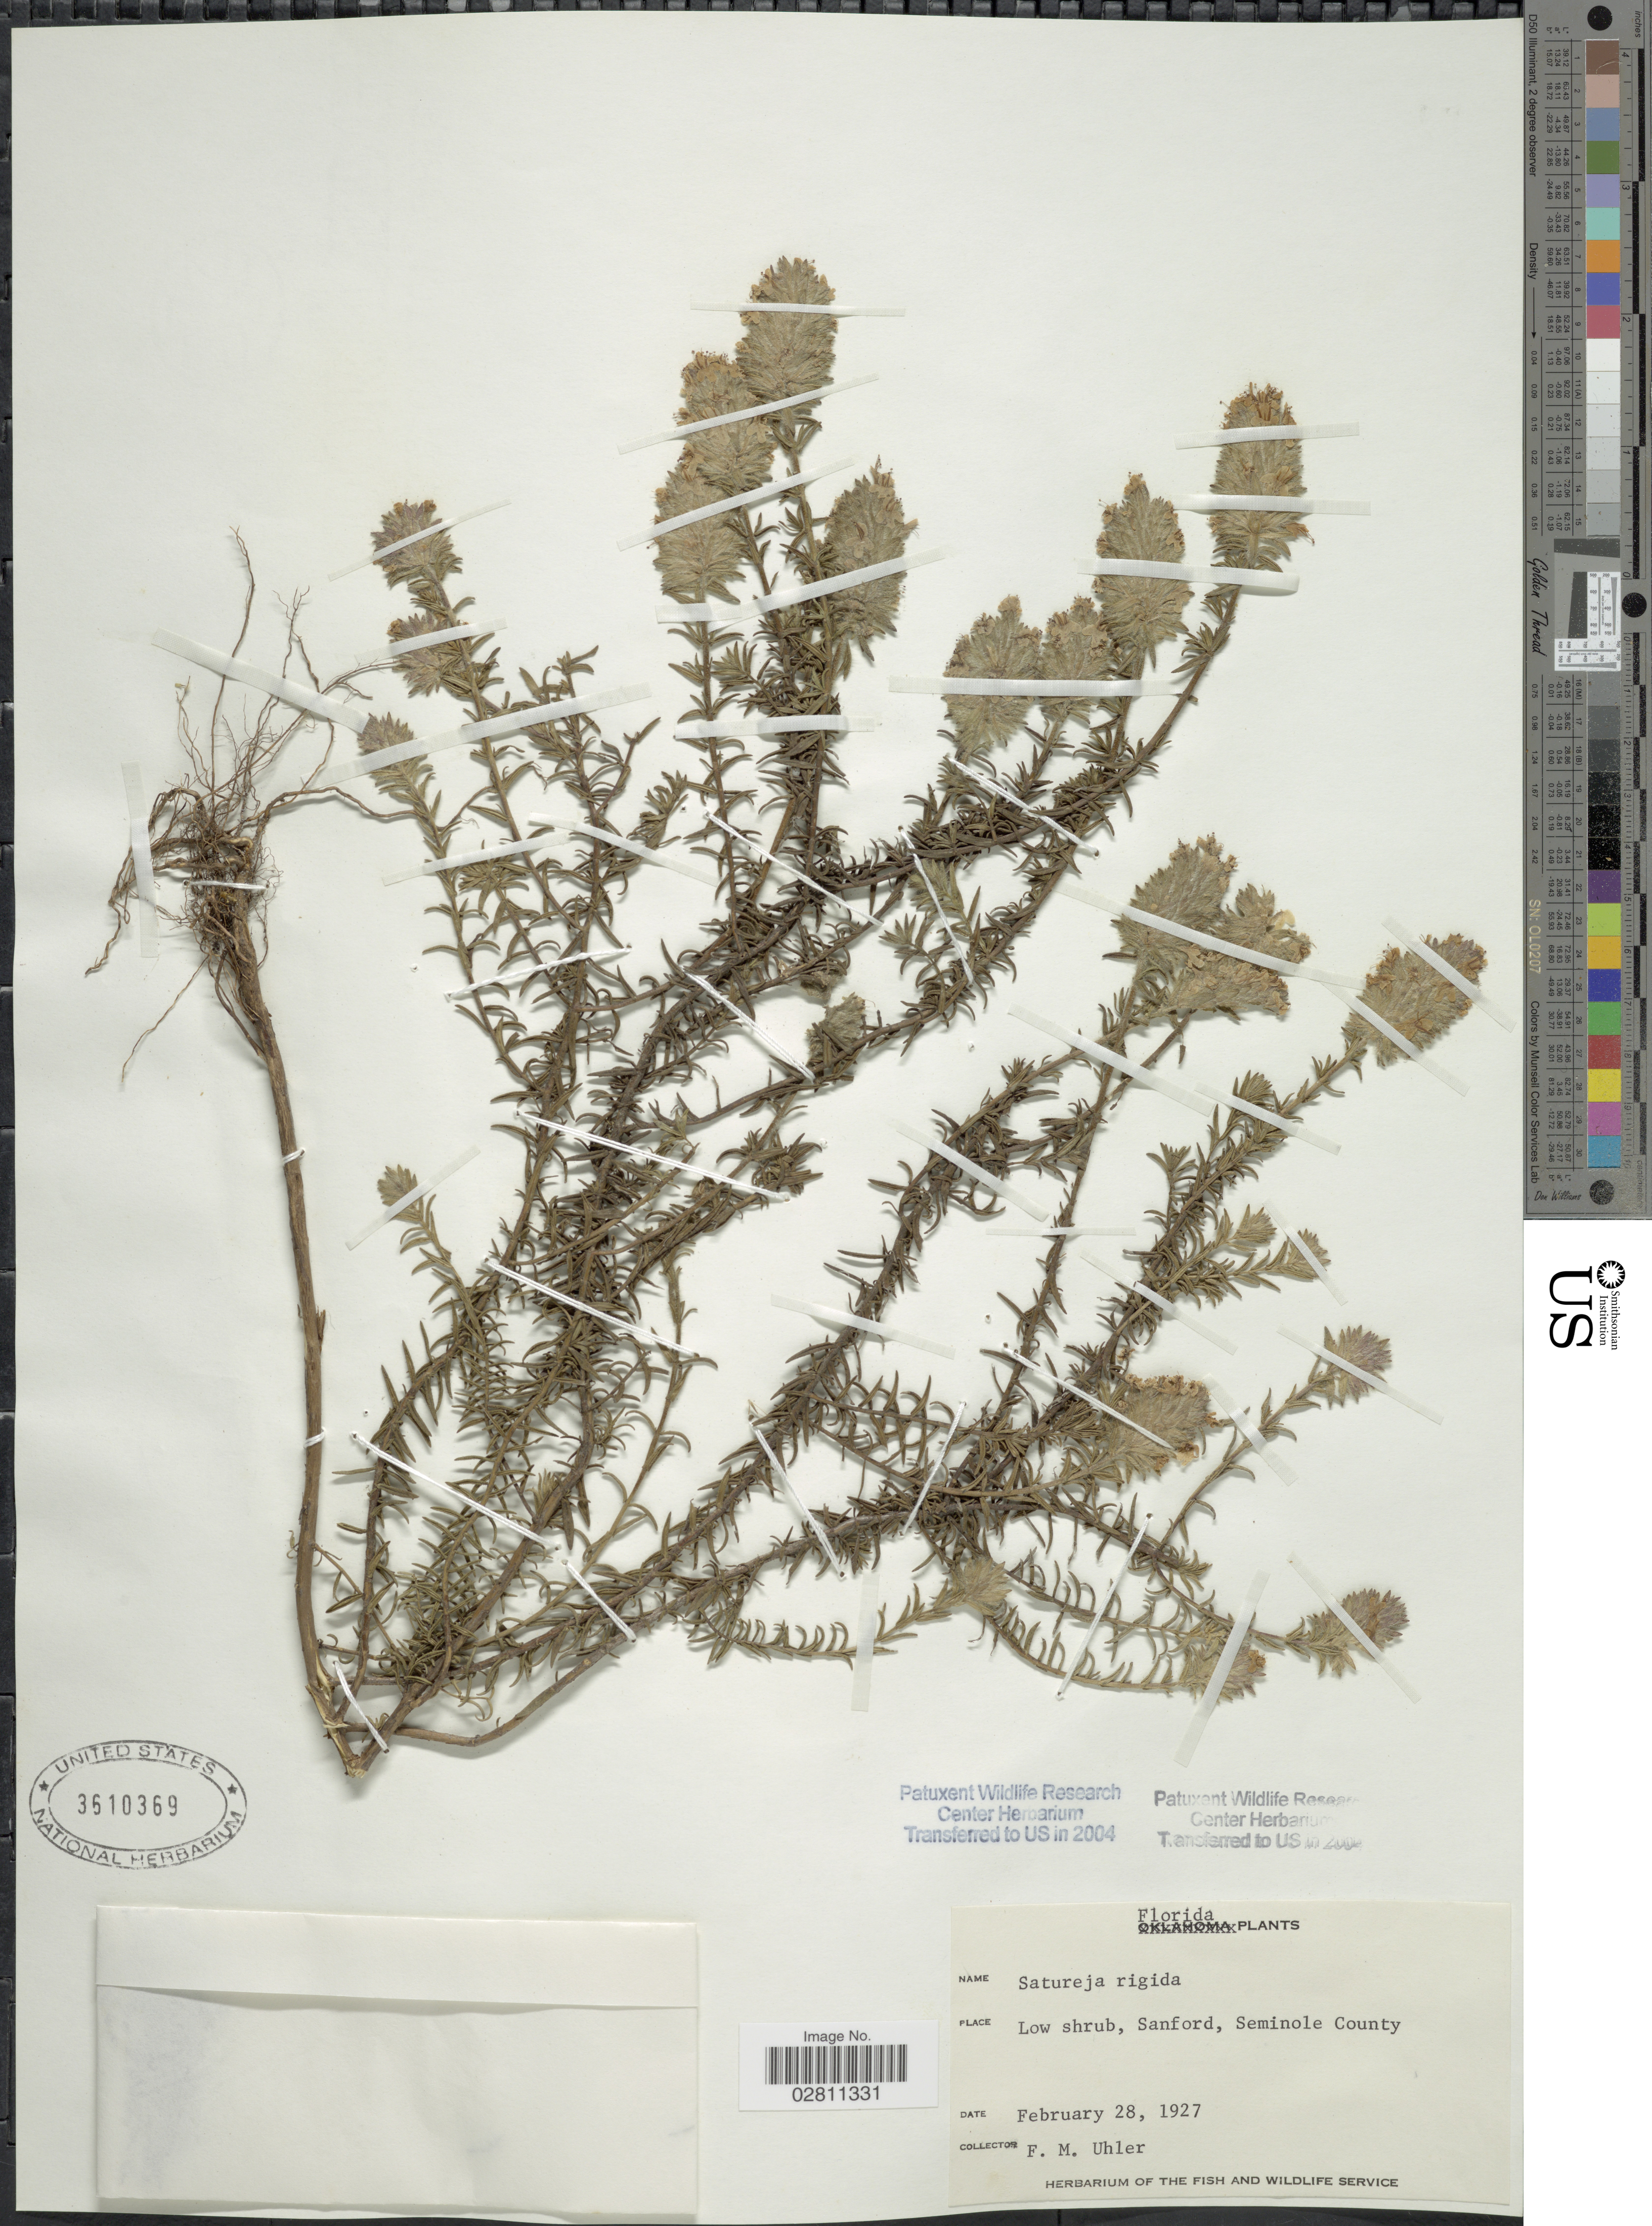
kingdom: Plantae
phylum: Tracheophyta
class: Magnoliopsida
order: Lamiales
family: Lamiaceae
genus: Piloblephis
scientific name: Piloblephis rigida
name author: (Bartram ex Benth.) Raf.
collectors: F. M. Uhler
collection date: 1927-02-28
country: United States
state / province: Florida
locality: Sanford, Seminole County.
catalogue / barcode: US 3610369